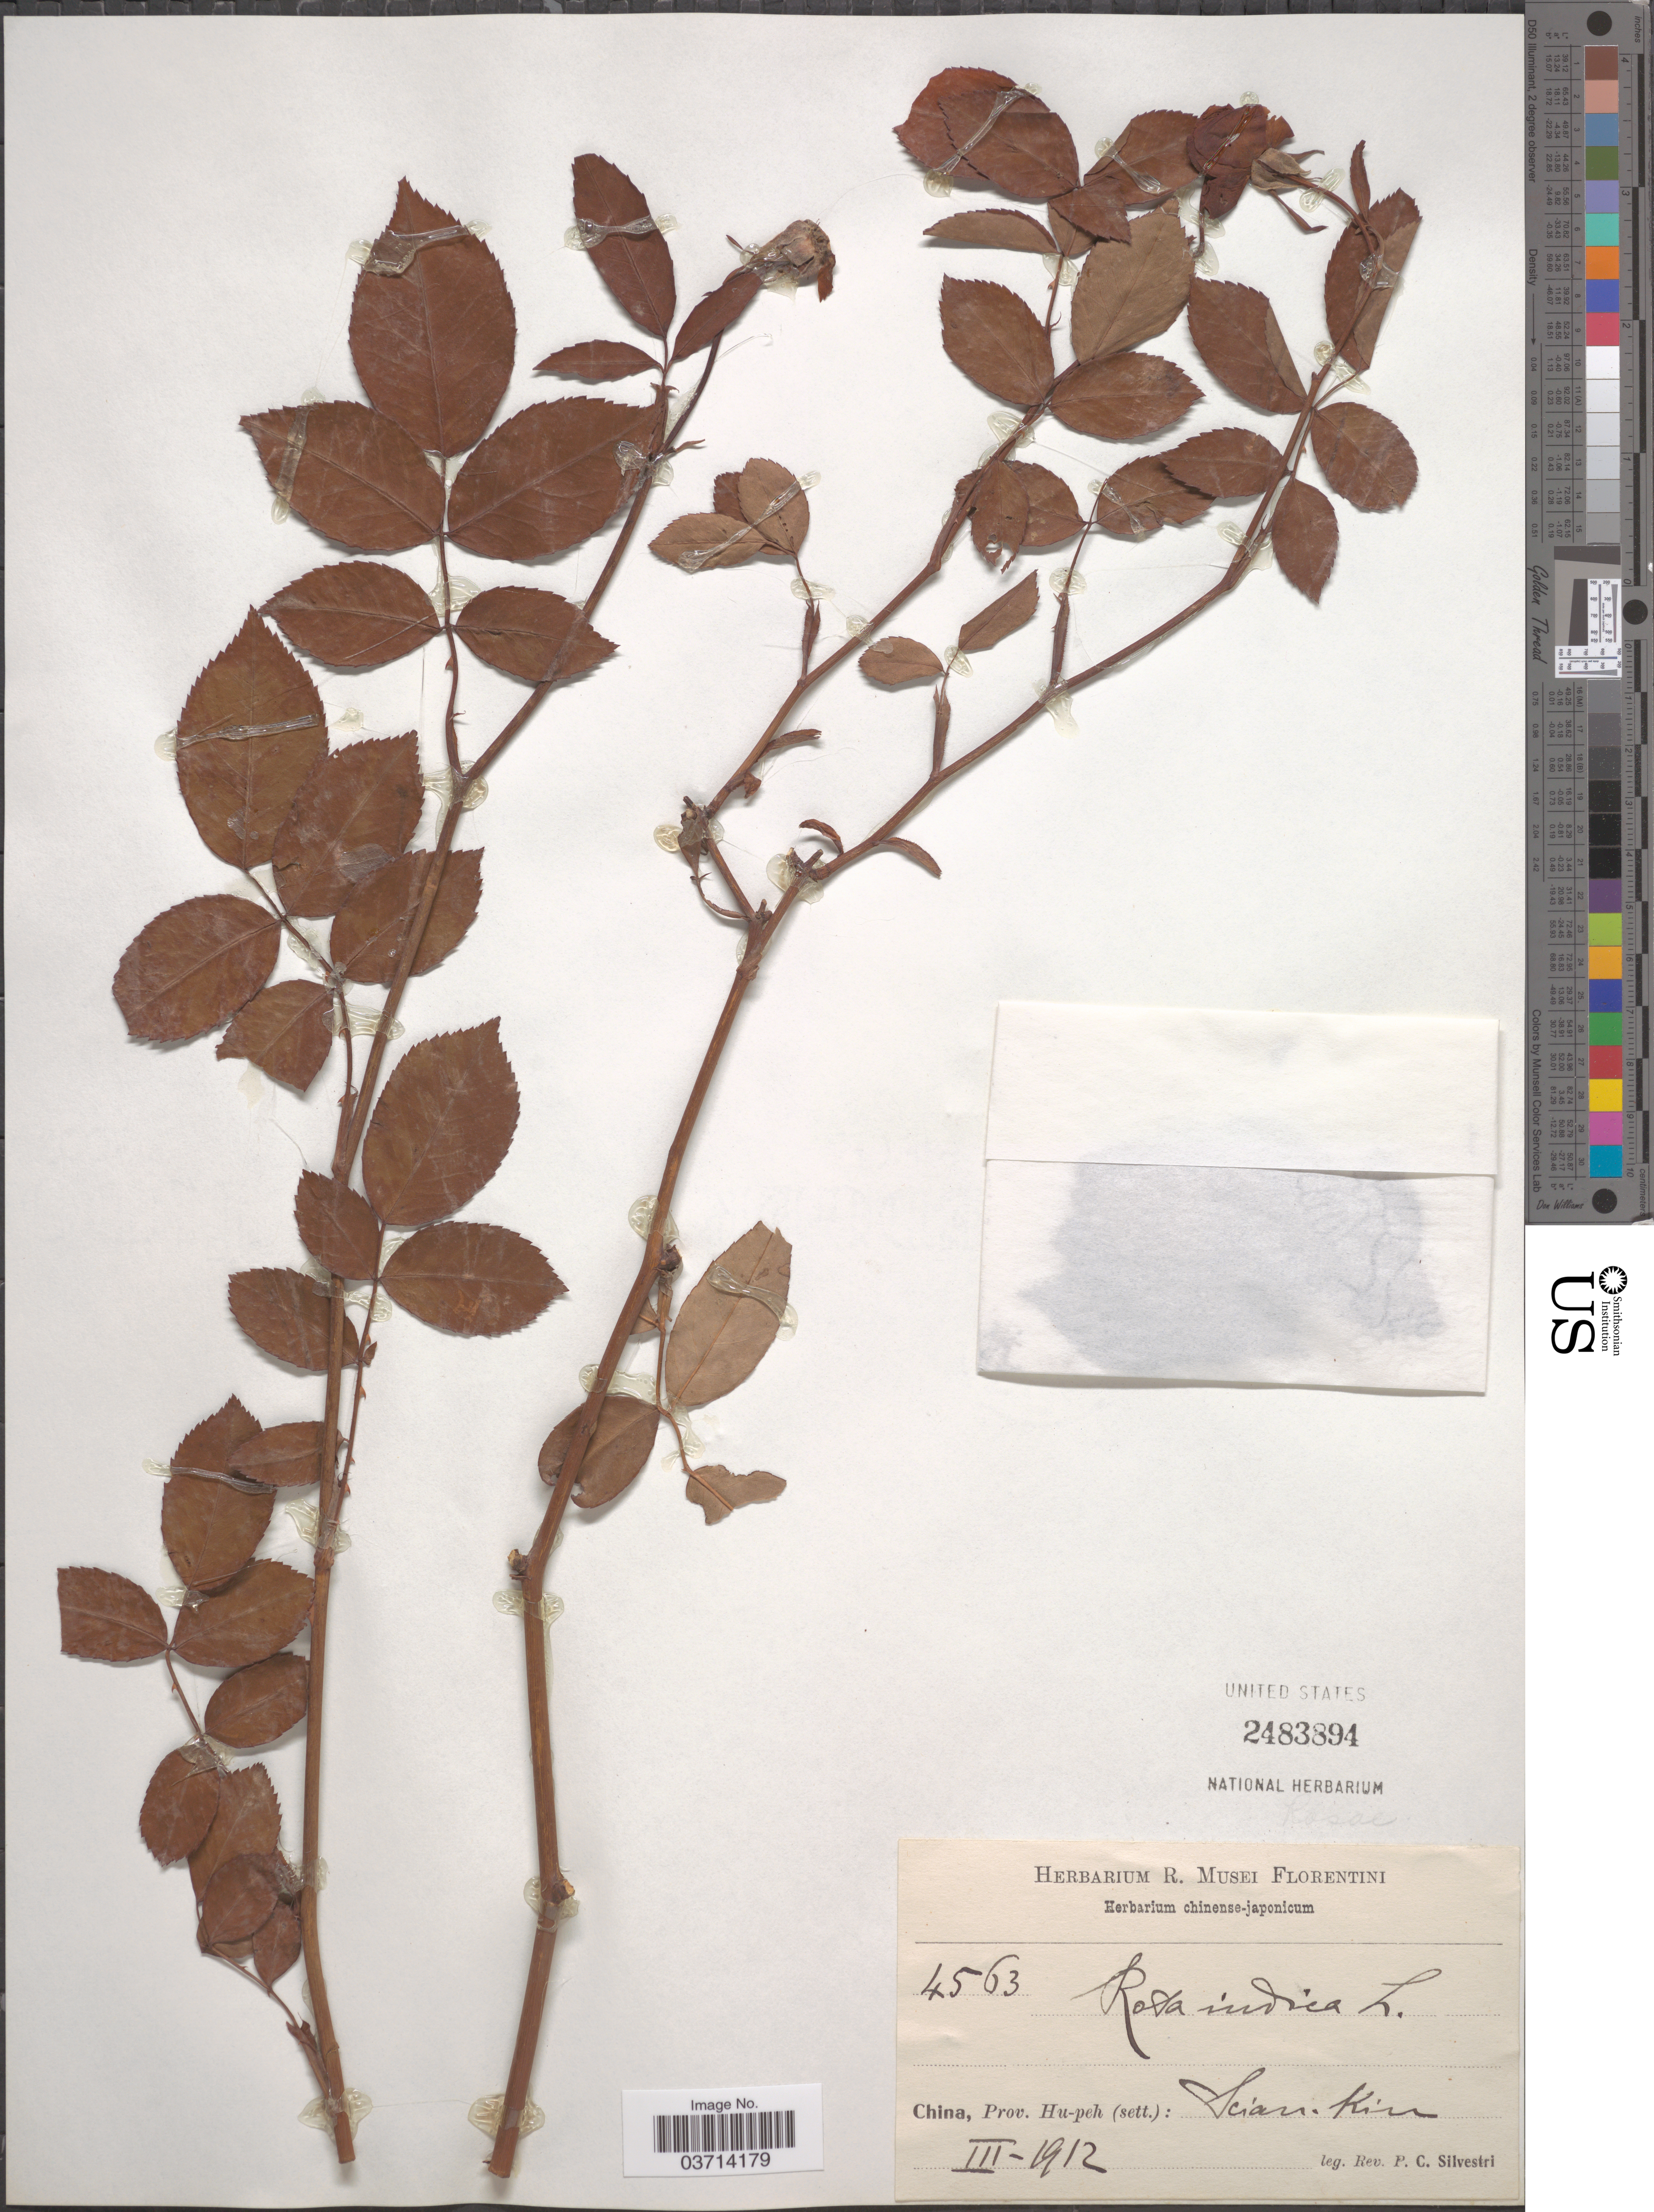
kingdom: Plantae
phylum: Tracheophyta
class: Magnoliopsida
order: Rosales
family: Rosaceae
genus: Rosa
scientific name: Rosa indica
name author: L.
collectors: P. Silvestri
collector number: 4563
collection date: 1912-03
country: China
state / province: Hubei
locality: Prov. Hu-peh (sett.): Scian-Kin. [interpreted]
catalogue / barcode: US 2483894